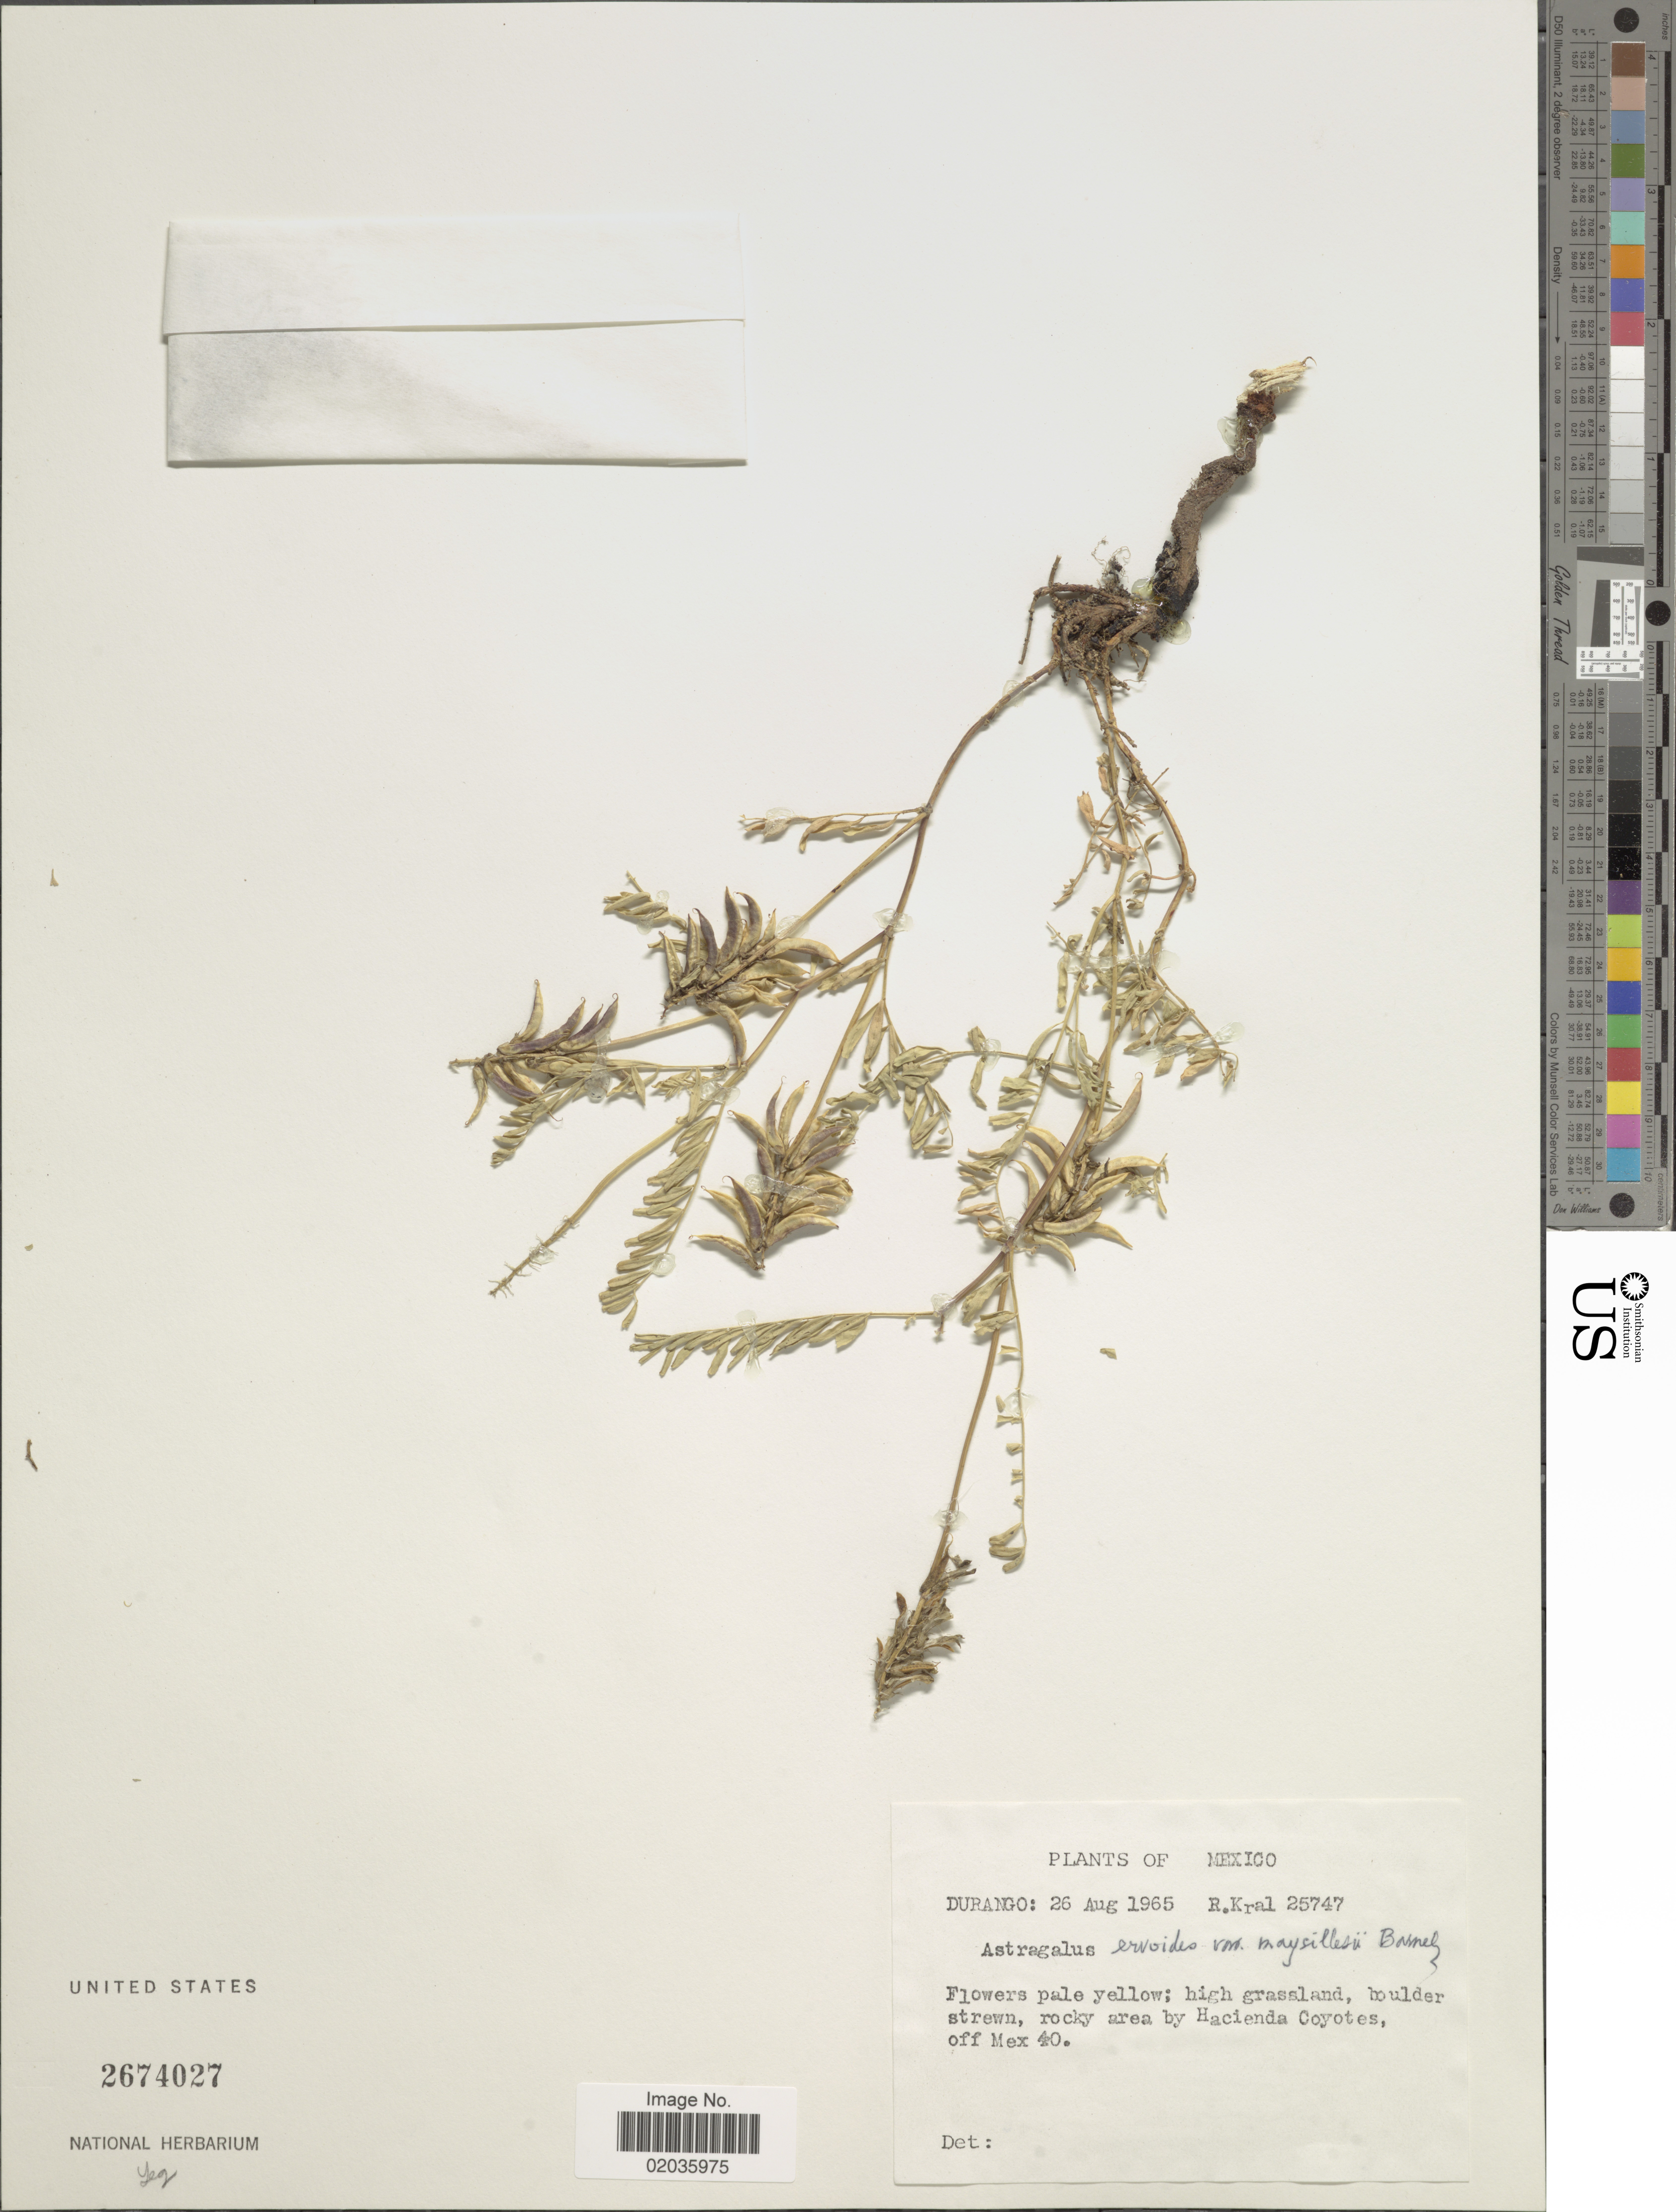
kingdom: Plantae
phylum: Tracheophyta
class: Magnoliopsida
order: Fabales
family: Fabaceae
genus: Astragalus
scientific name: Astragalus ervoides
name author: Turcz.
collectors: R. Kral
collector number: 25747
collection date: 1965-08-26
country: Mexico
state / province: Durango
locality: Mexico, Durango, high grassland, boulder strewn, rocky area by Hacienda Coyotes, off Mex. 40.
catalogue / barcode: US 2674027